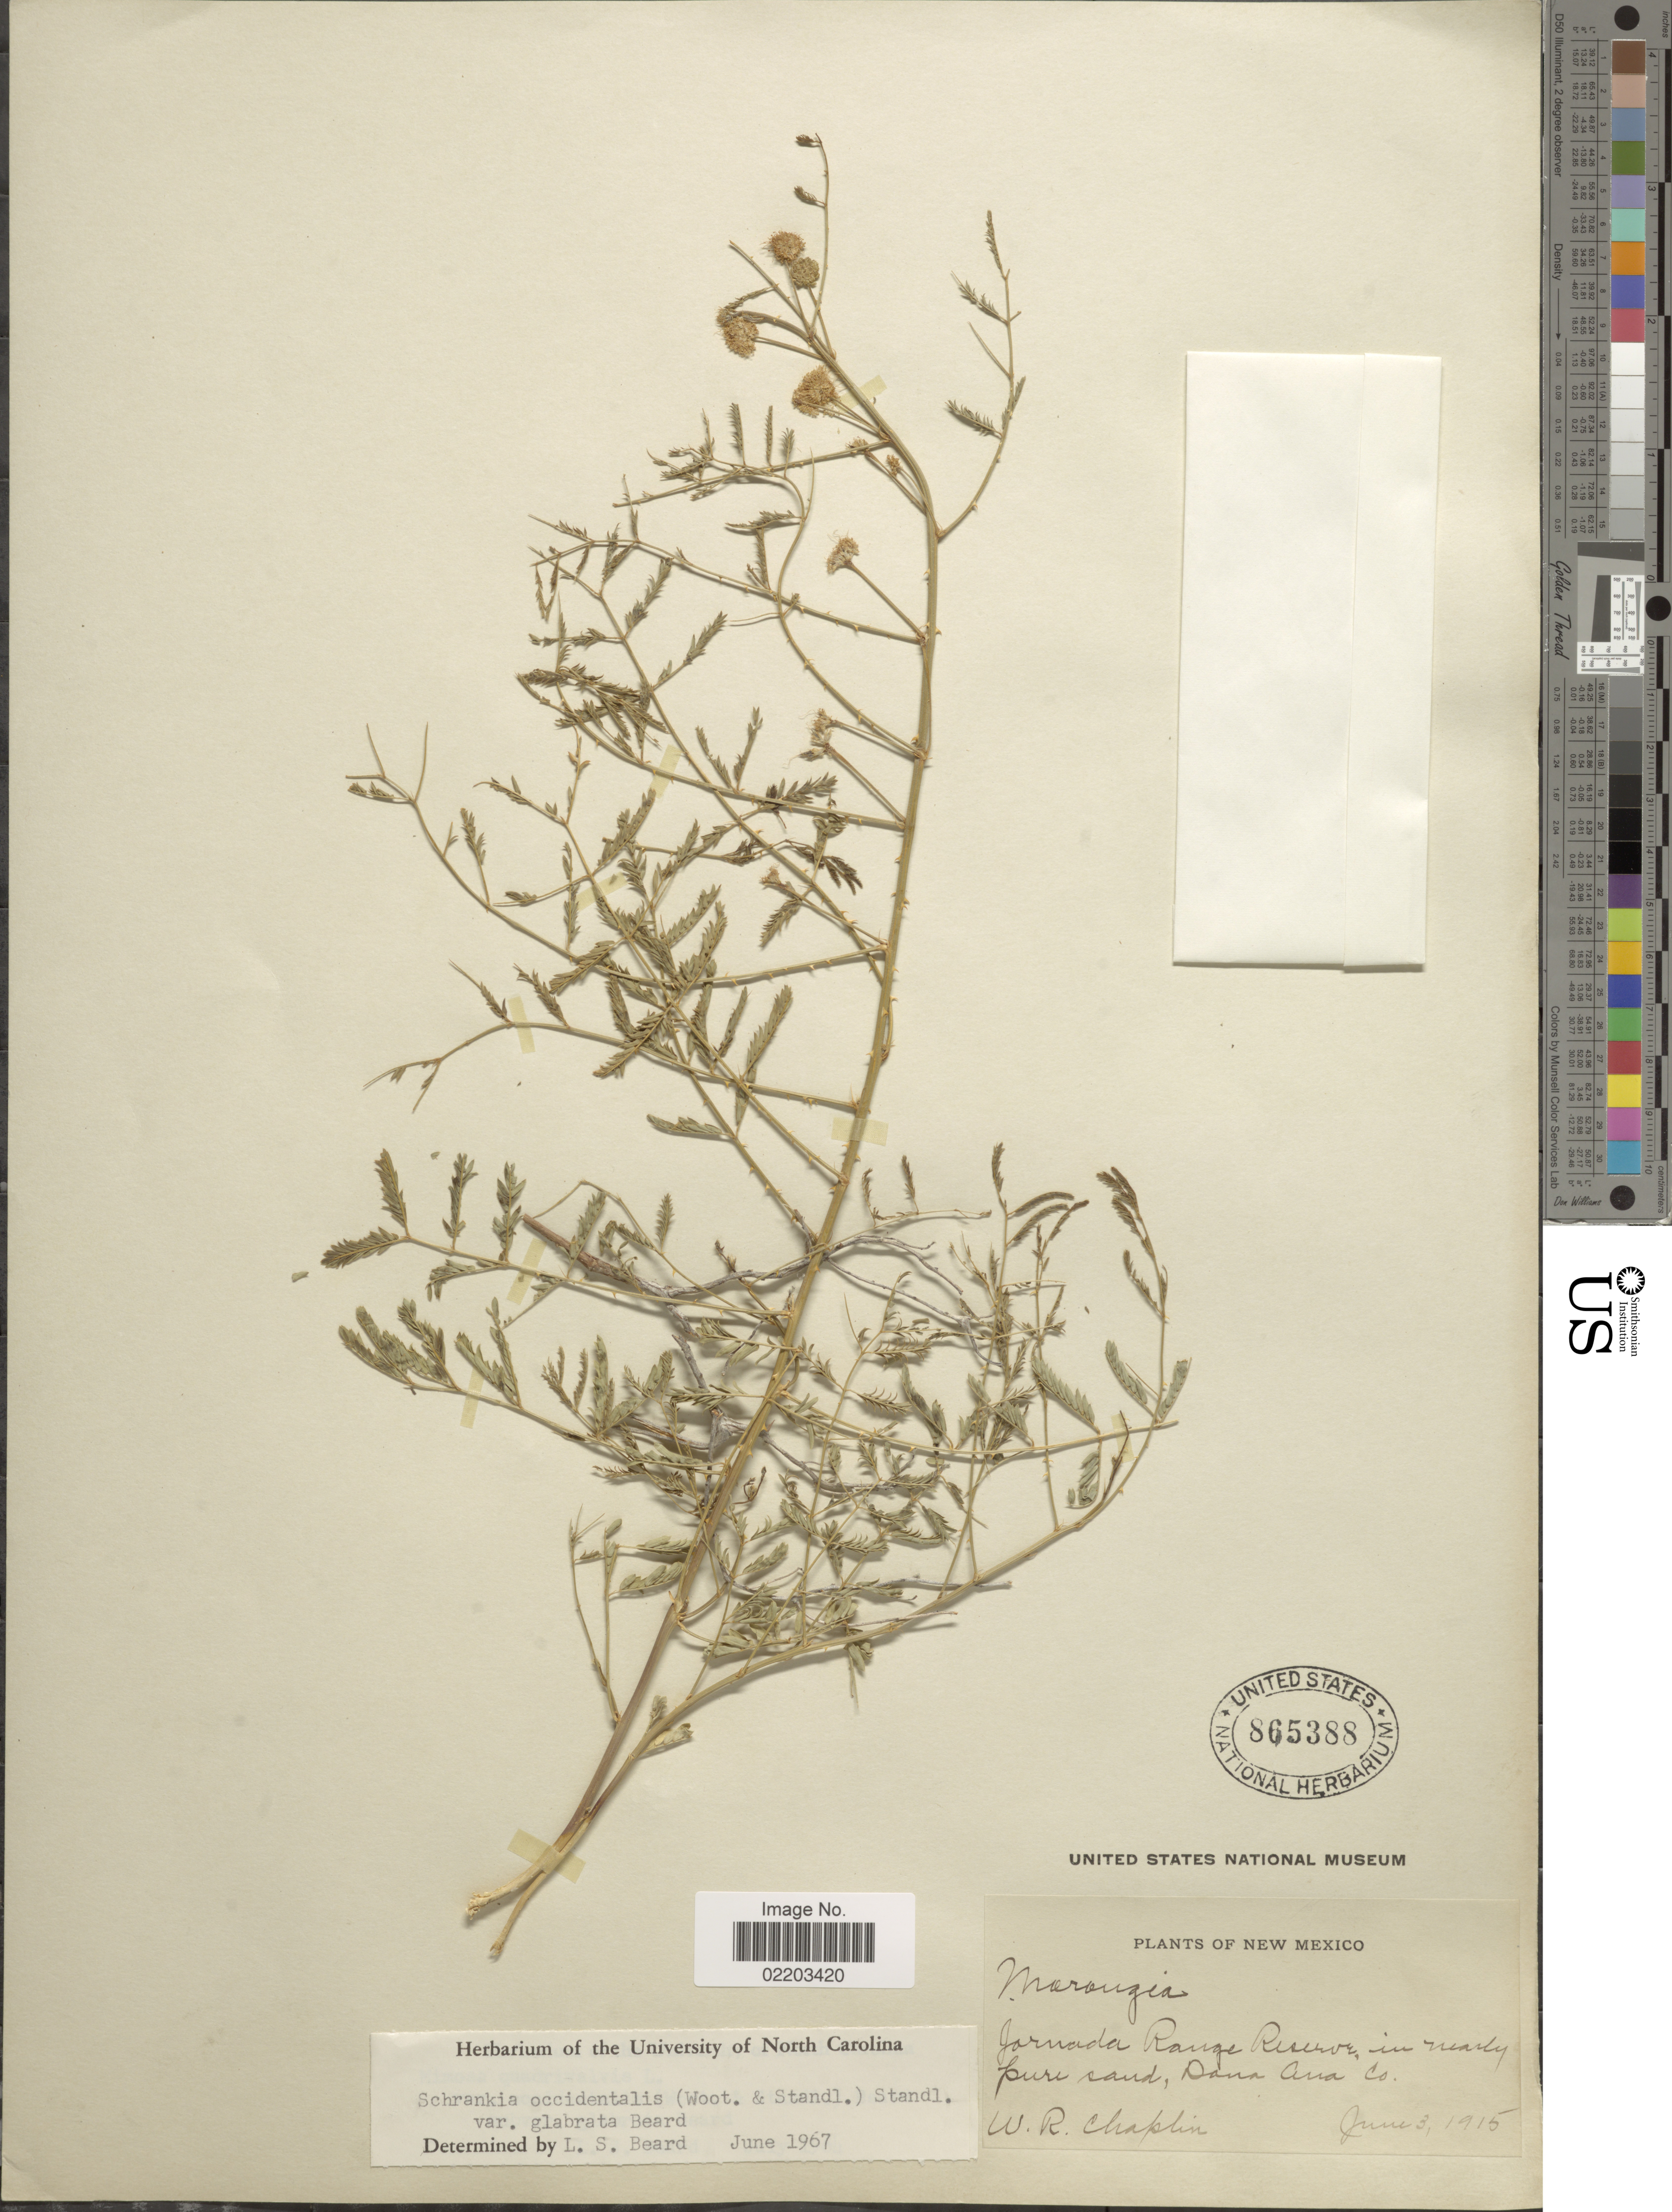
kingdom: Plantae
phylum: Tracheophyta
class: Magnoliopsida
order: Fabales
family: Fabaceae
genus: Mimosa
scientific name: Mimosa rupertiana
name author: B.L. Turner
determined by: Strong, M. T., (US), Smithsonian Institution - National Museum of Natural History (UNITED STATES)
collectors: W. Chaplin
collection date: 1915-06-03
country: United States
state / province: New Mexico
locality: Jarnada Range Reservoir, in nearly pure sand, Dona Ana Co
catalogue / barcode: US 865388